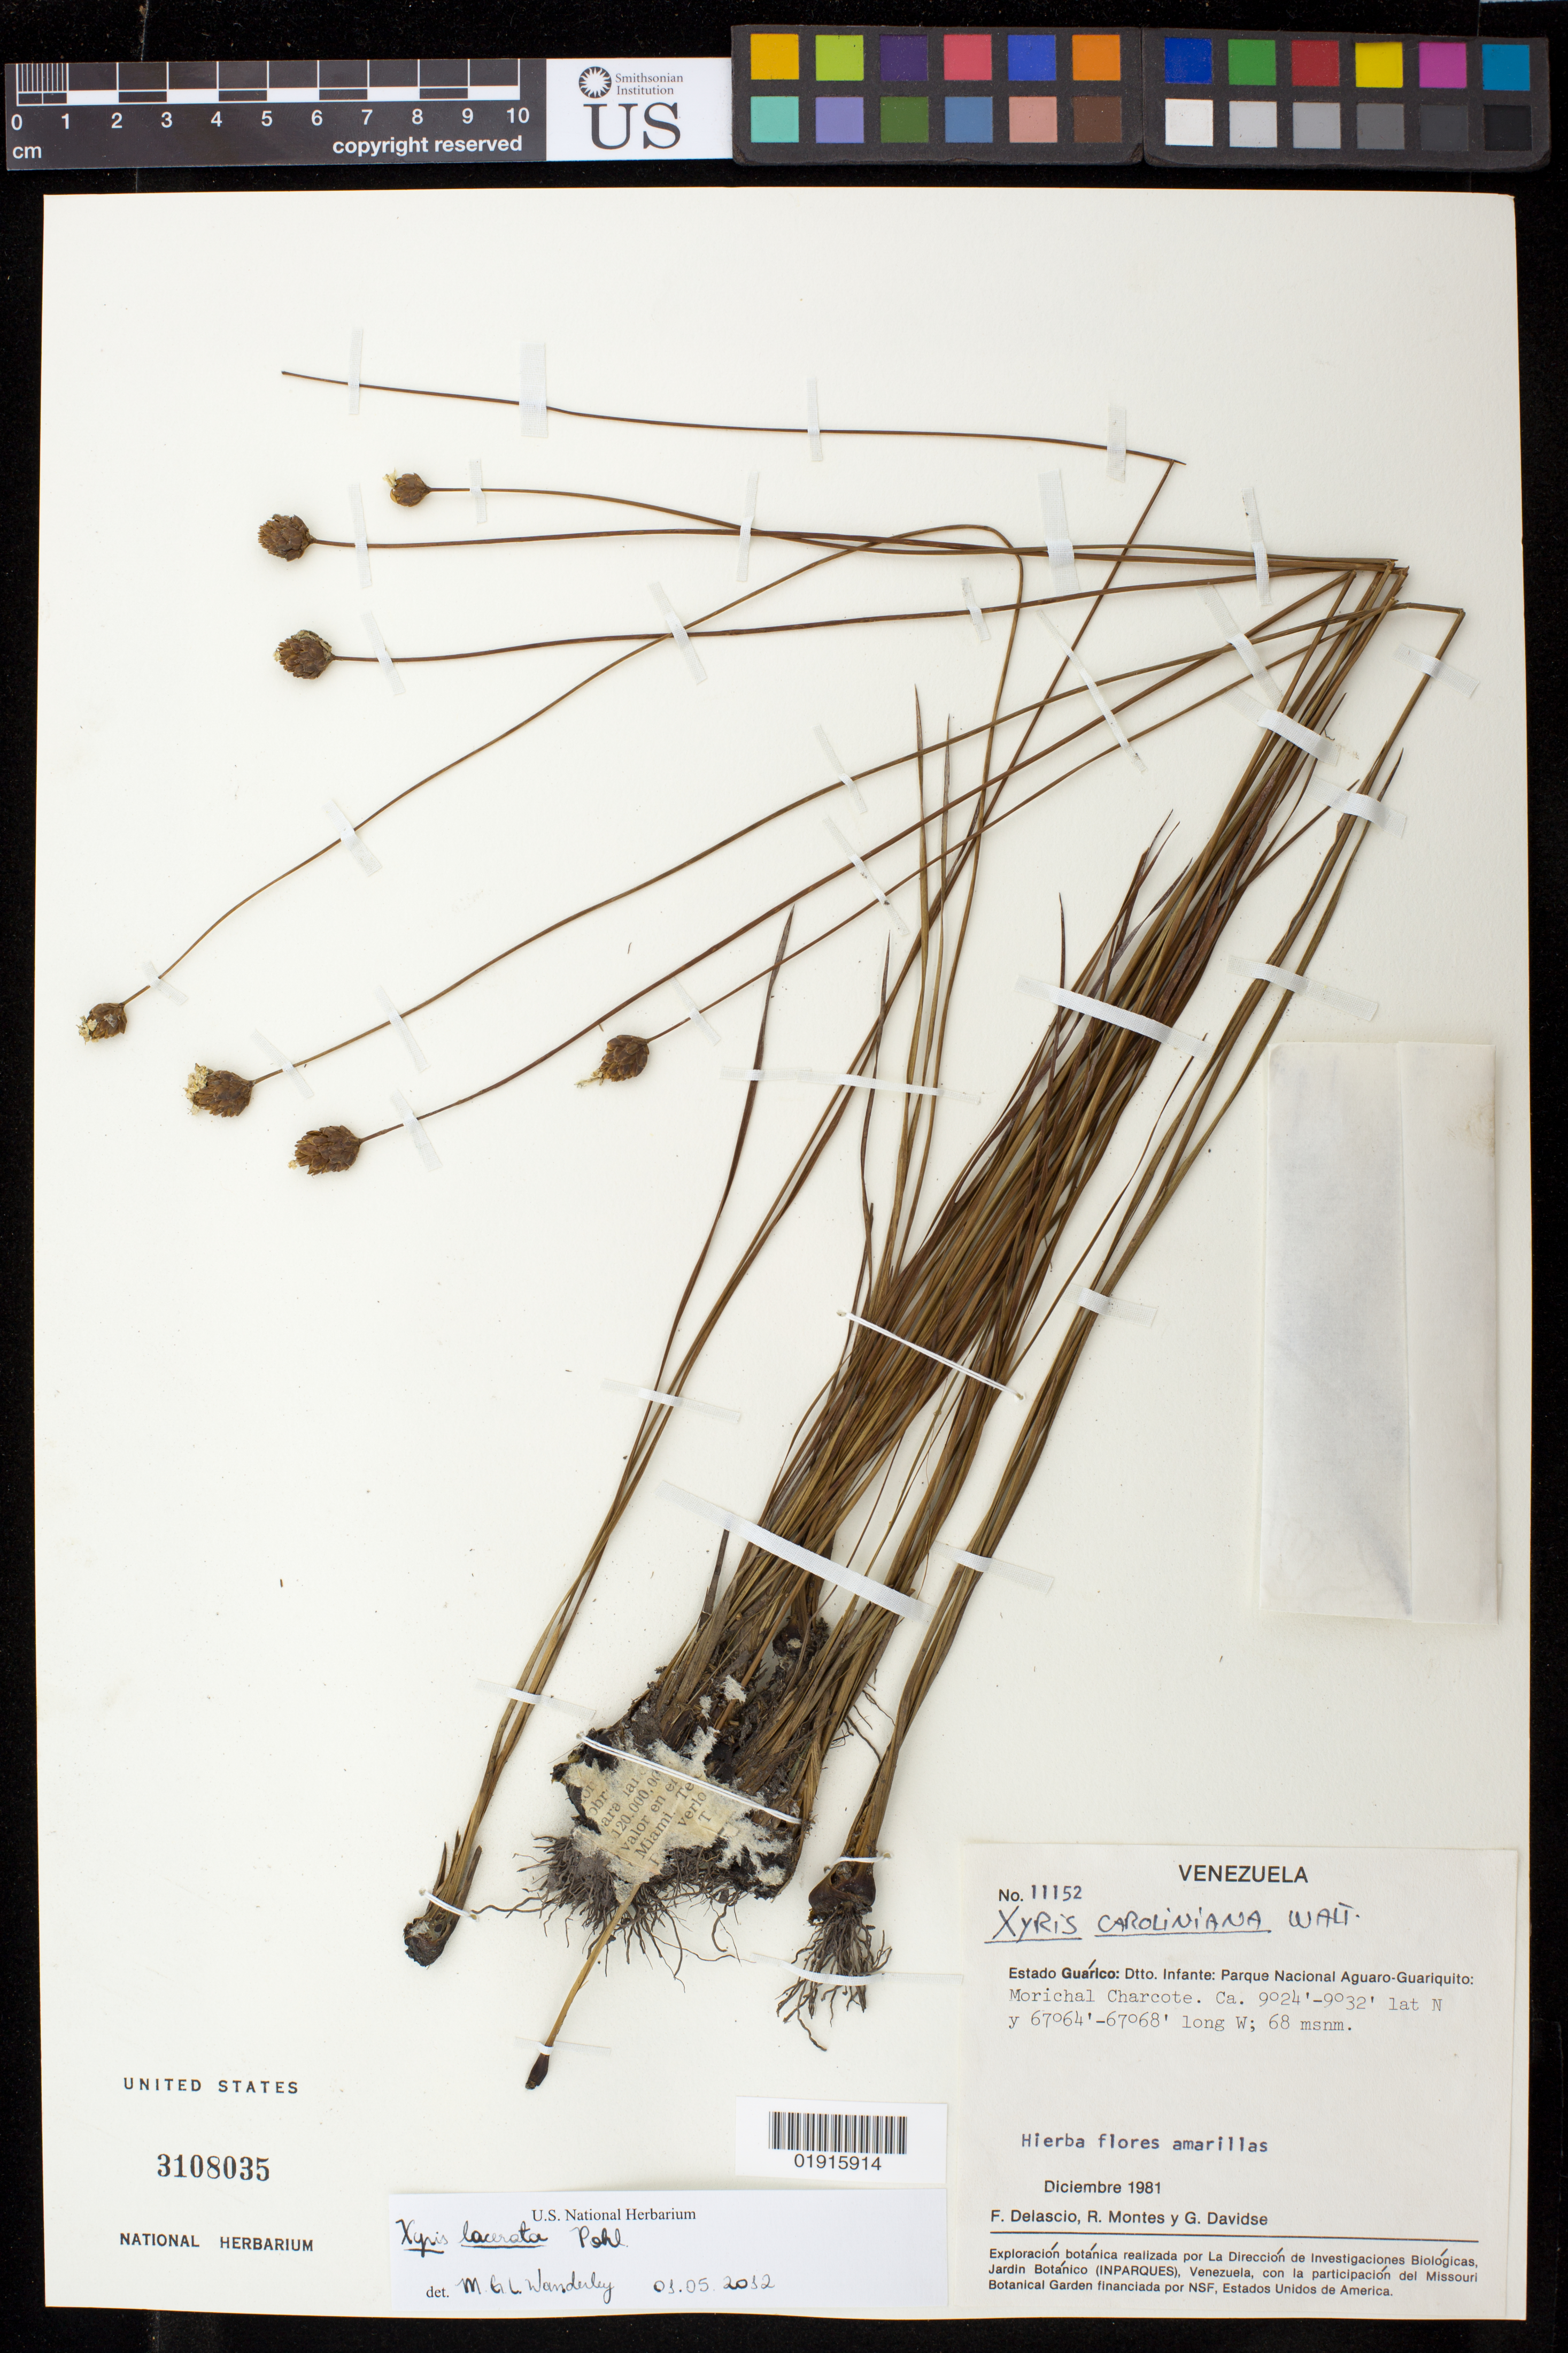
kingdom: Plantae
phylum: Tracheophyta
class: Liliopsida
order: Poales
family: Xyridaceae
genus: Xyris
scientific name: Xyris lacerata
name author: Pohl ex Seub.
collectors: F. Delascio C., R. Montes & G. Davidse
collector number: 11152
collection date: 1981-12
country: Venezuela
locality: Estado Guárico, Dtto. Infante, Parque Nacional Aguaro-Guariquito,orichal Charcote.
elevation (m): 68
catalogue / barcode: US 3108035